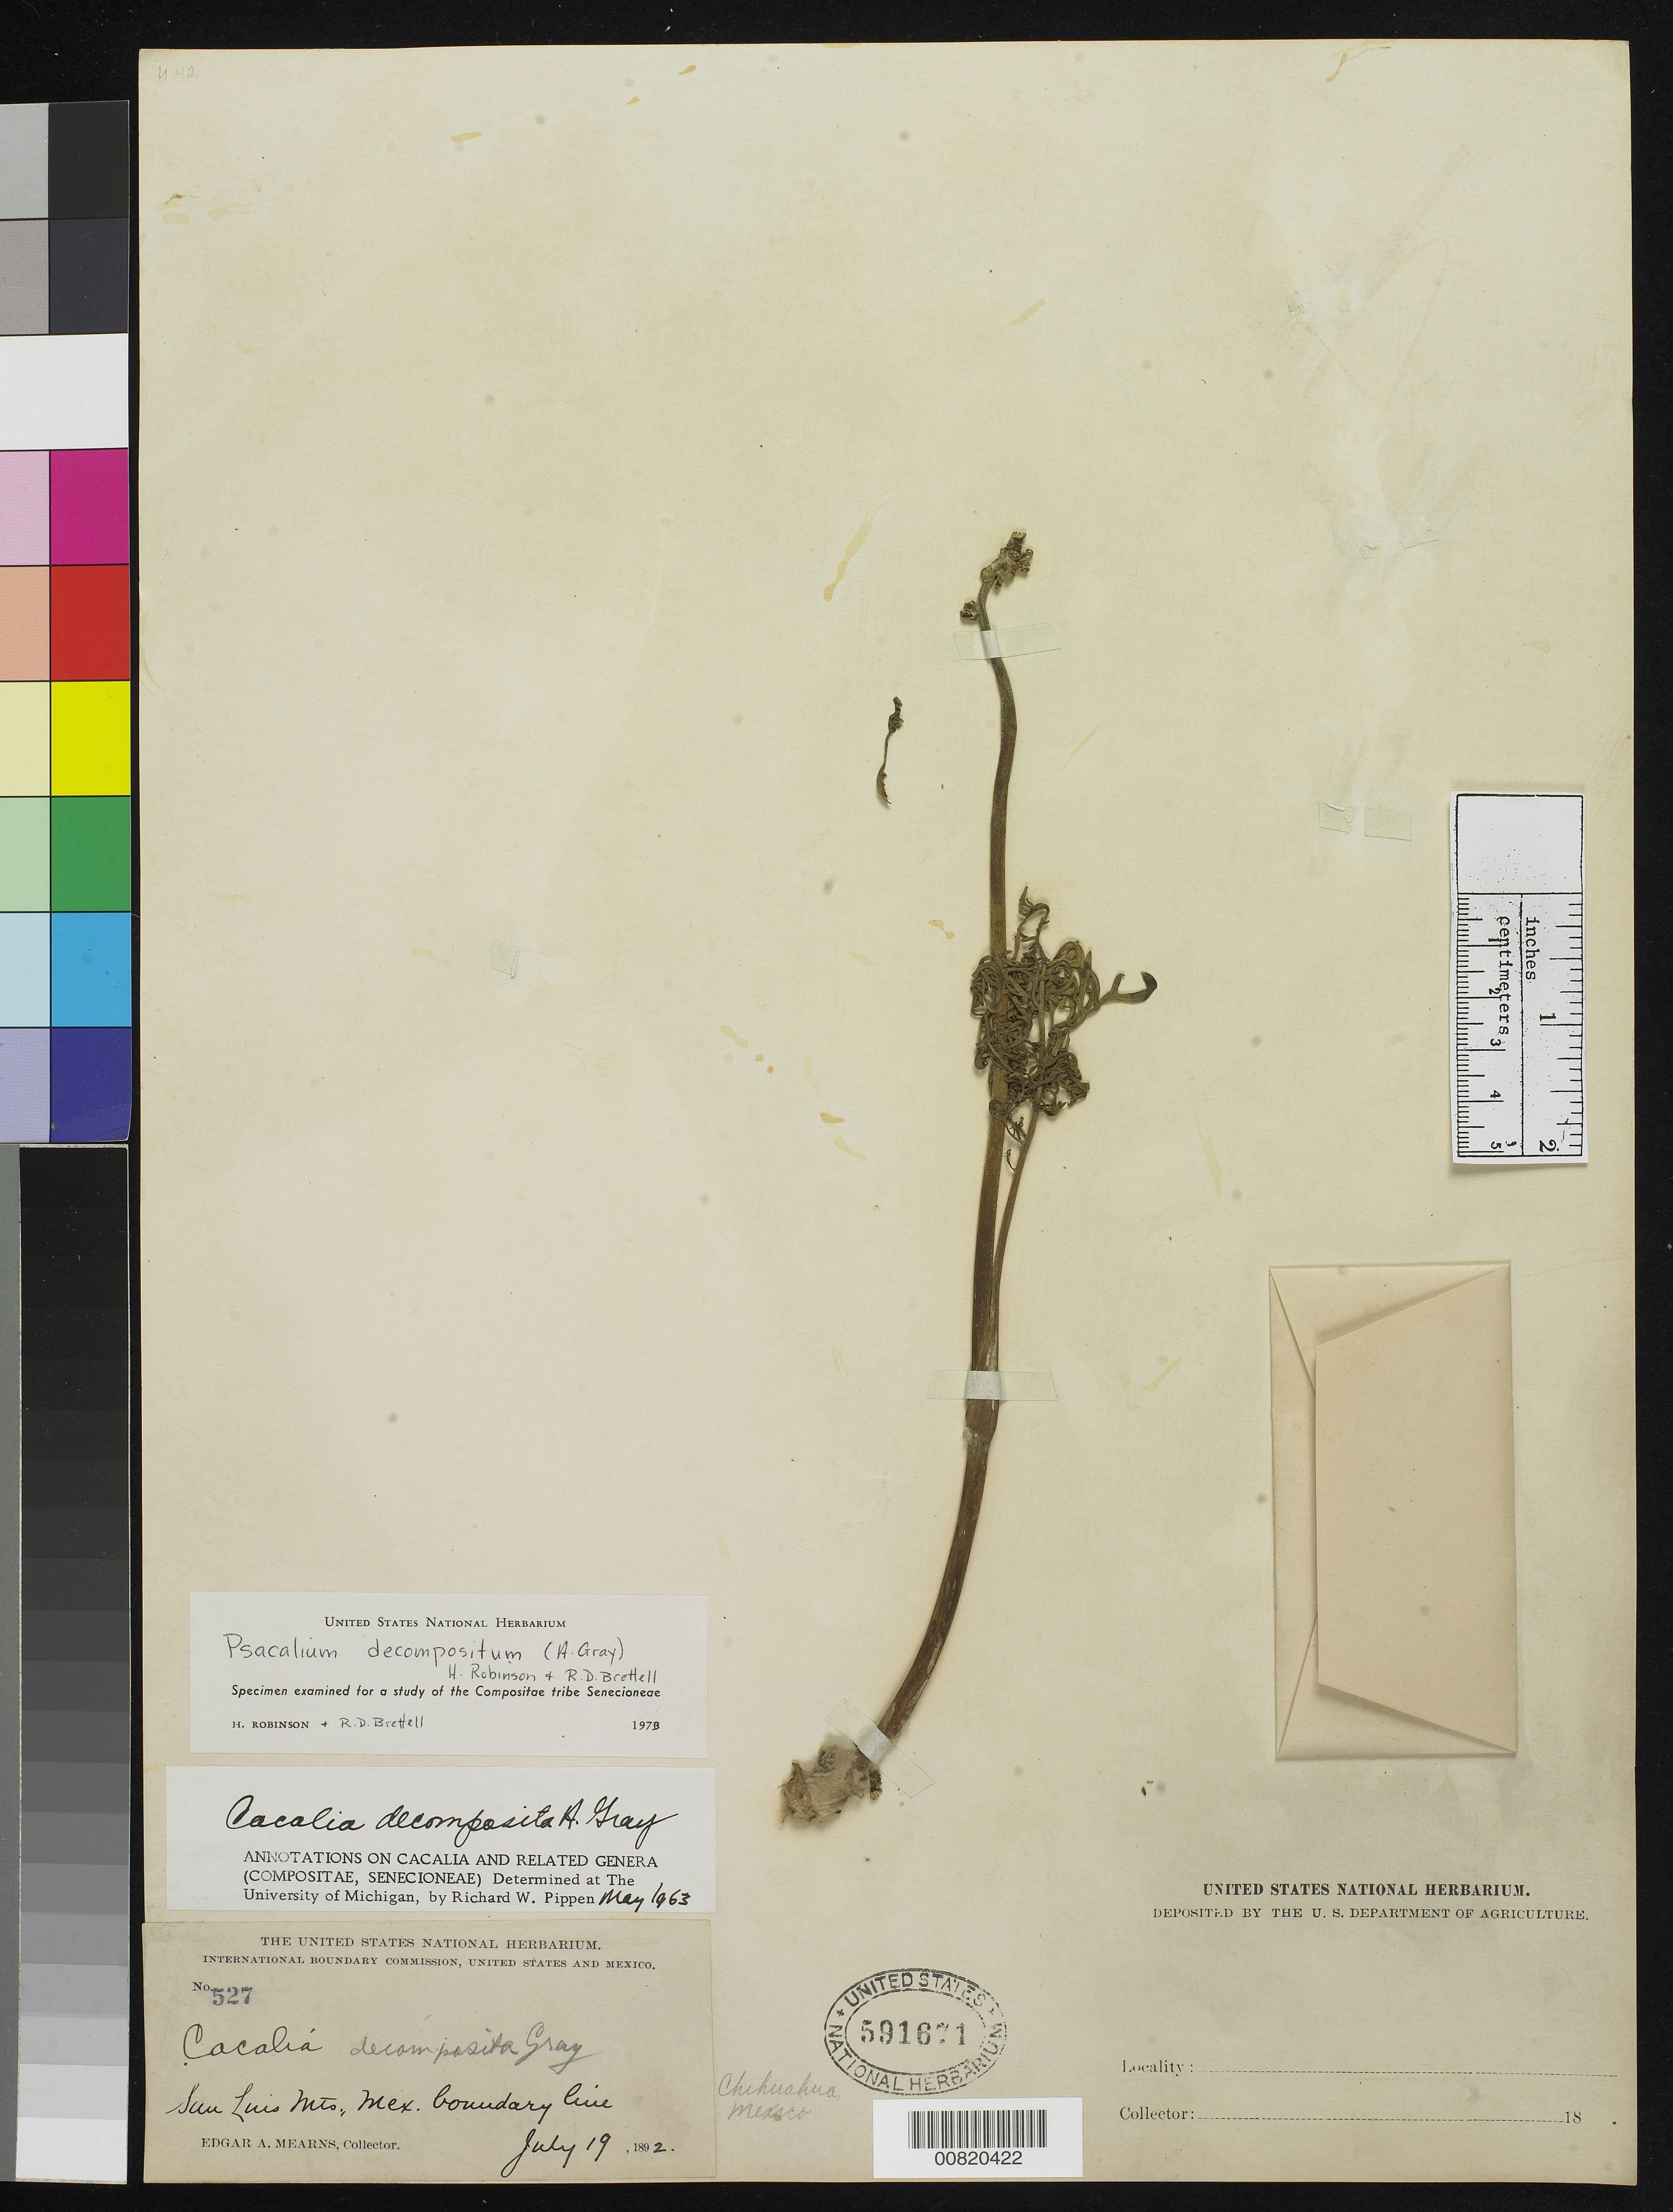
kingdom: Plantae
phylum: Tracheophyta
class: Magnoliopsida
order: Asterales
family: Asteraceae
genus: Psacalium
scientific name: Psacalium decompositum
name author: (A. Gray) H. Rob. & Brettell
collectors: E. A. Mearns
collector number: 527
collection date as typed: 19 Jul 1892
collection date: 1892-07-19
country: Mexico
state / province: Chihuahua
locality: San Luis Mts., Mexican Boundary Line.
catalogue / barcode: US 591671